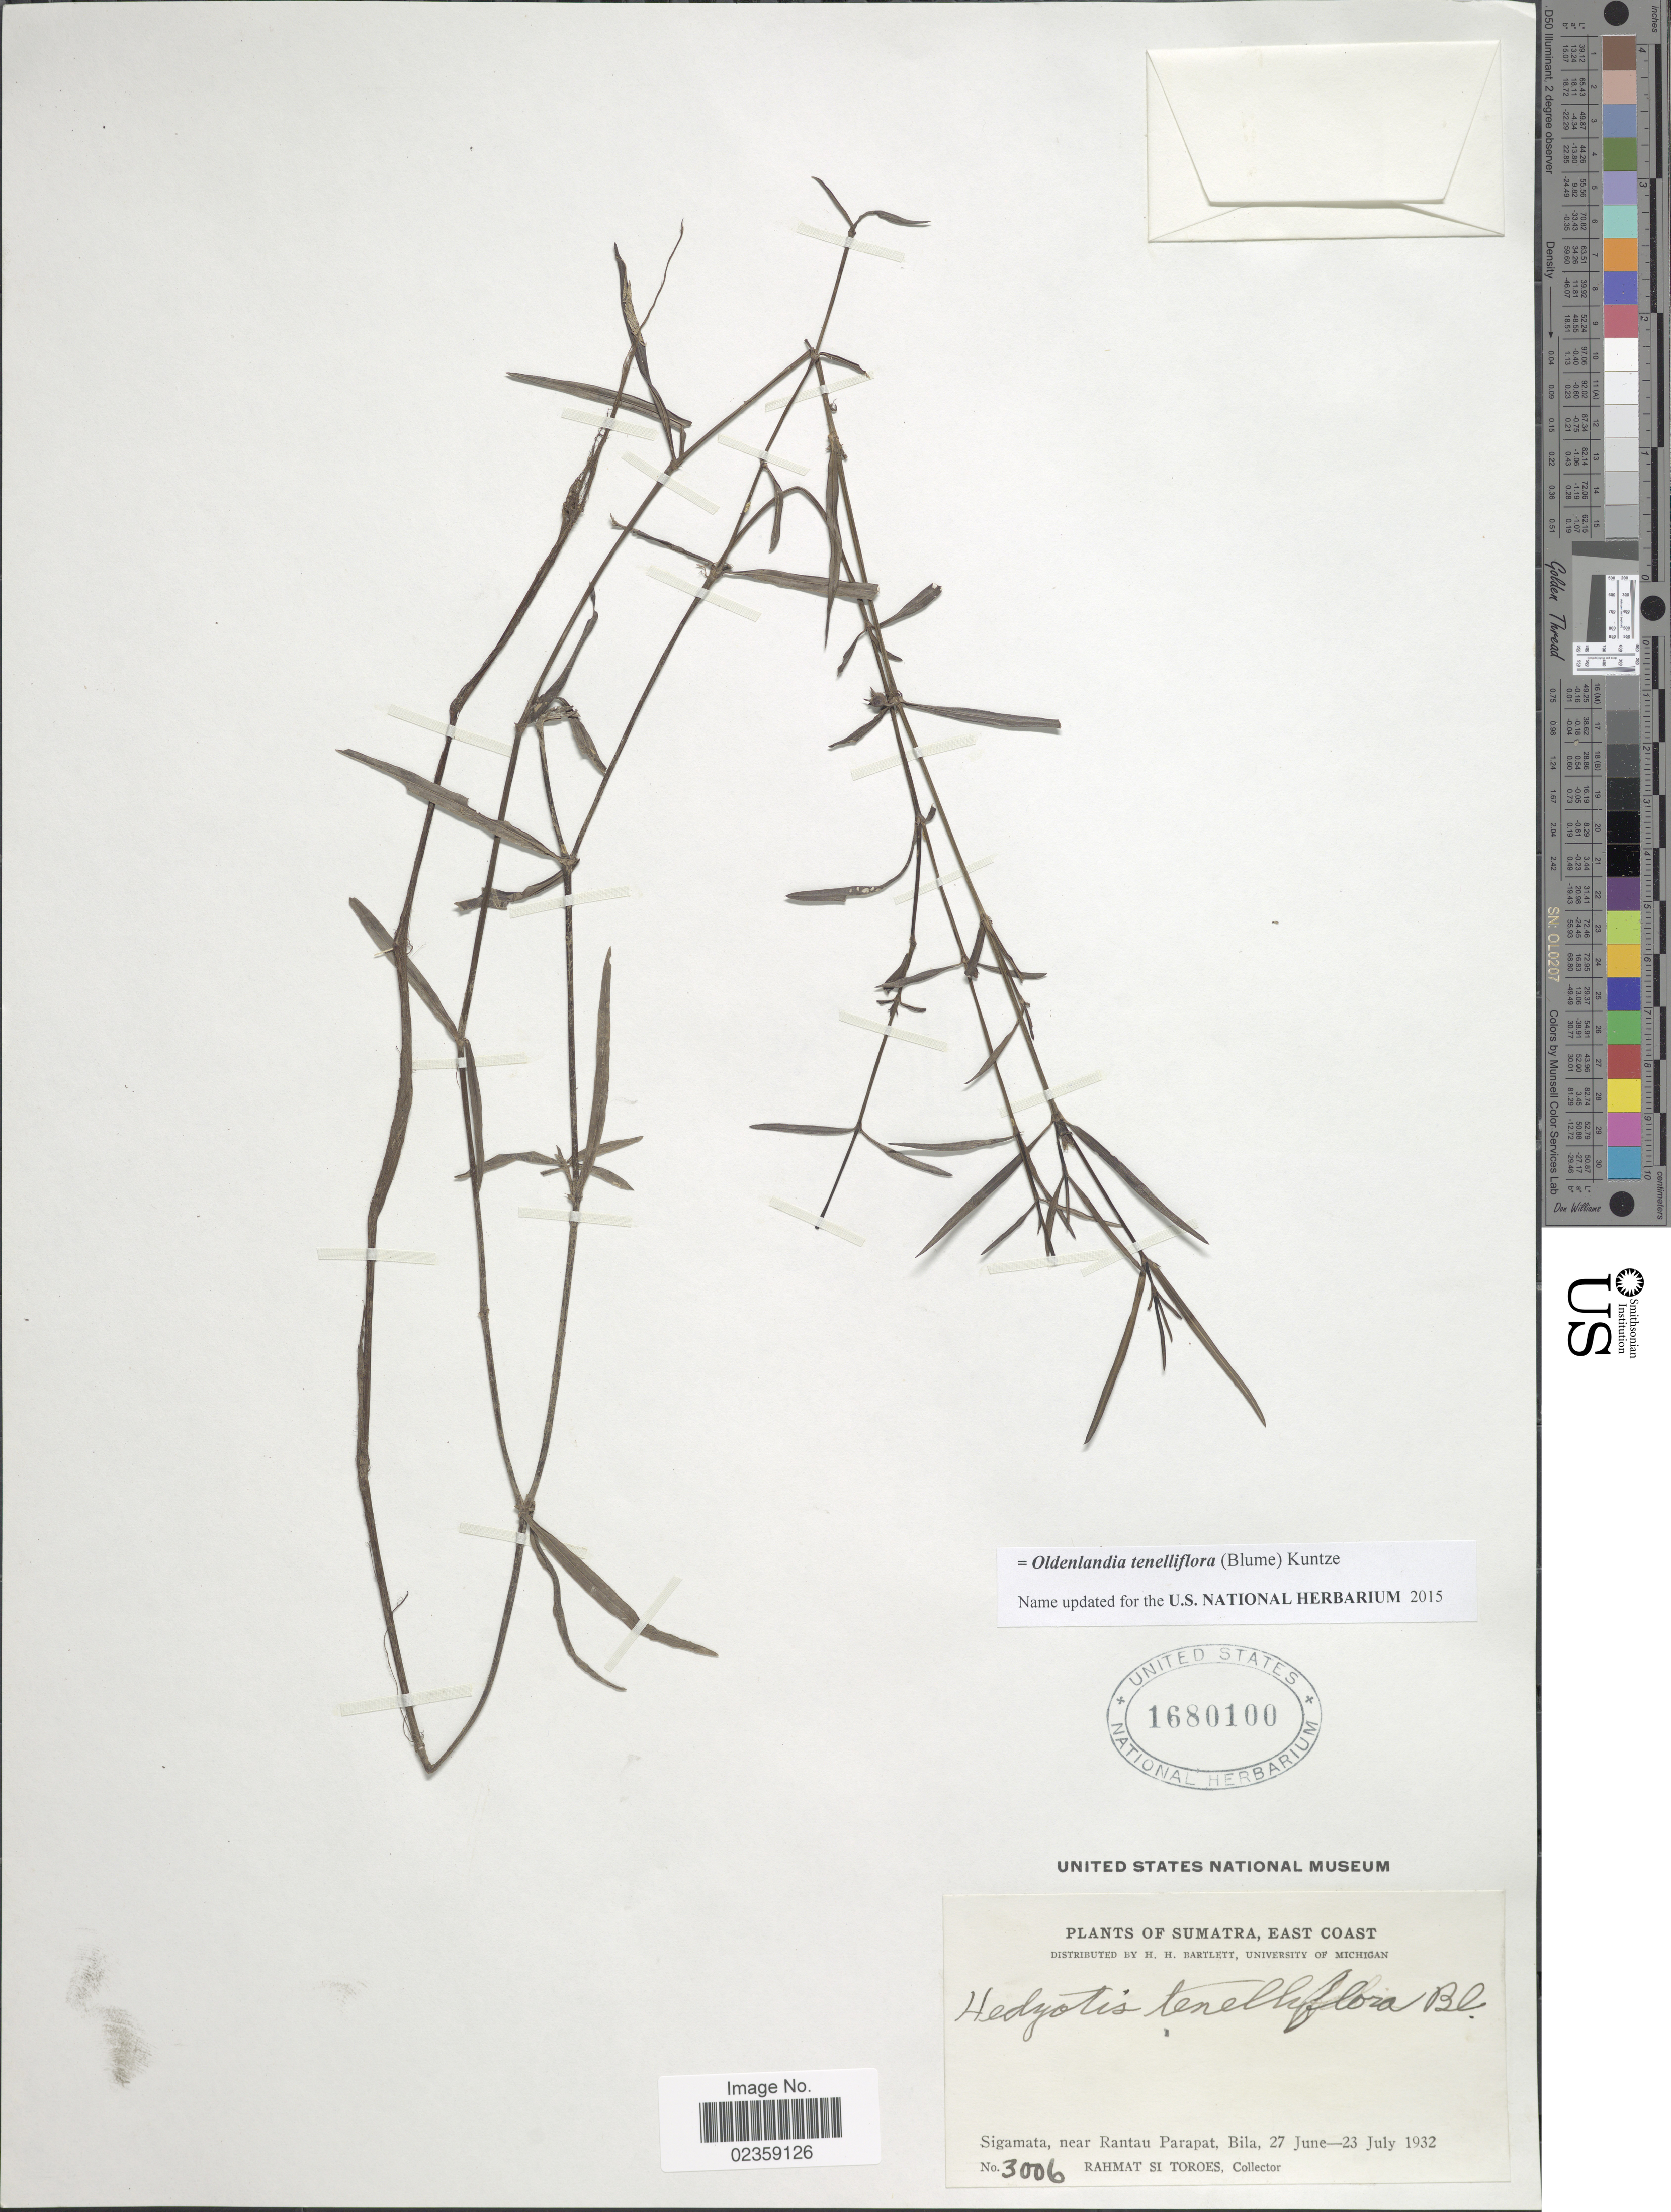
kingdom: Plantae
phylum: Tracheophyta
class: Magnoliopsida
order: Gentianales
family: Rubiaceae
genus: Oldenlandia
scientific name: Oldenlandia tenelliflora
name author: (Blume) Kuntze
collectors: Rahmat Si Boeea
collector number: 3006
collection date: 1932-06-27/1932-07-23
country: Indonesia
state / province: Sumatra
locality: Sumatra, East Coast. Sigamata, near Rantau Parapat, Bila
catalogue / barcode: US 1680100